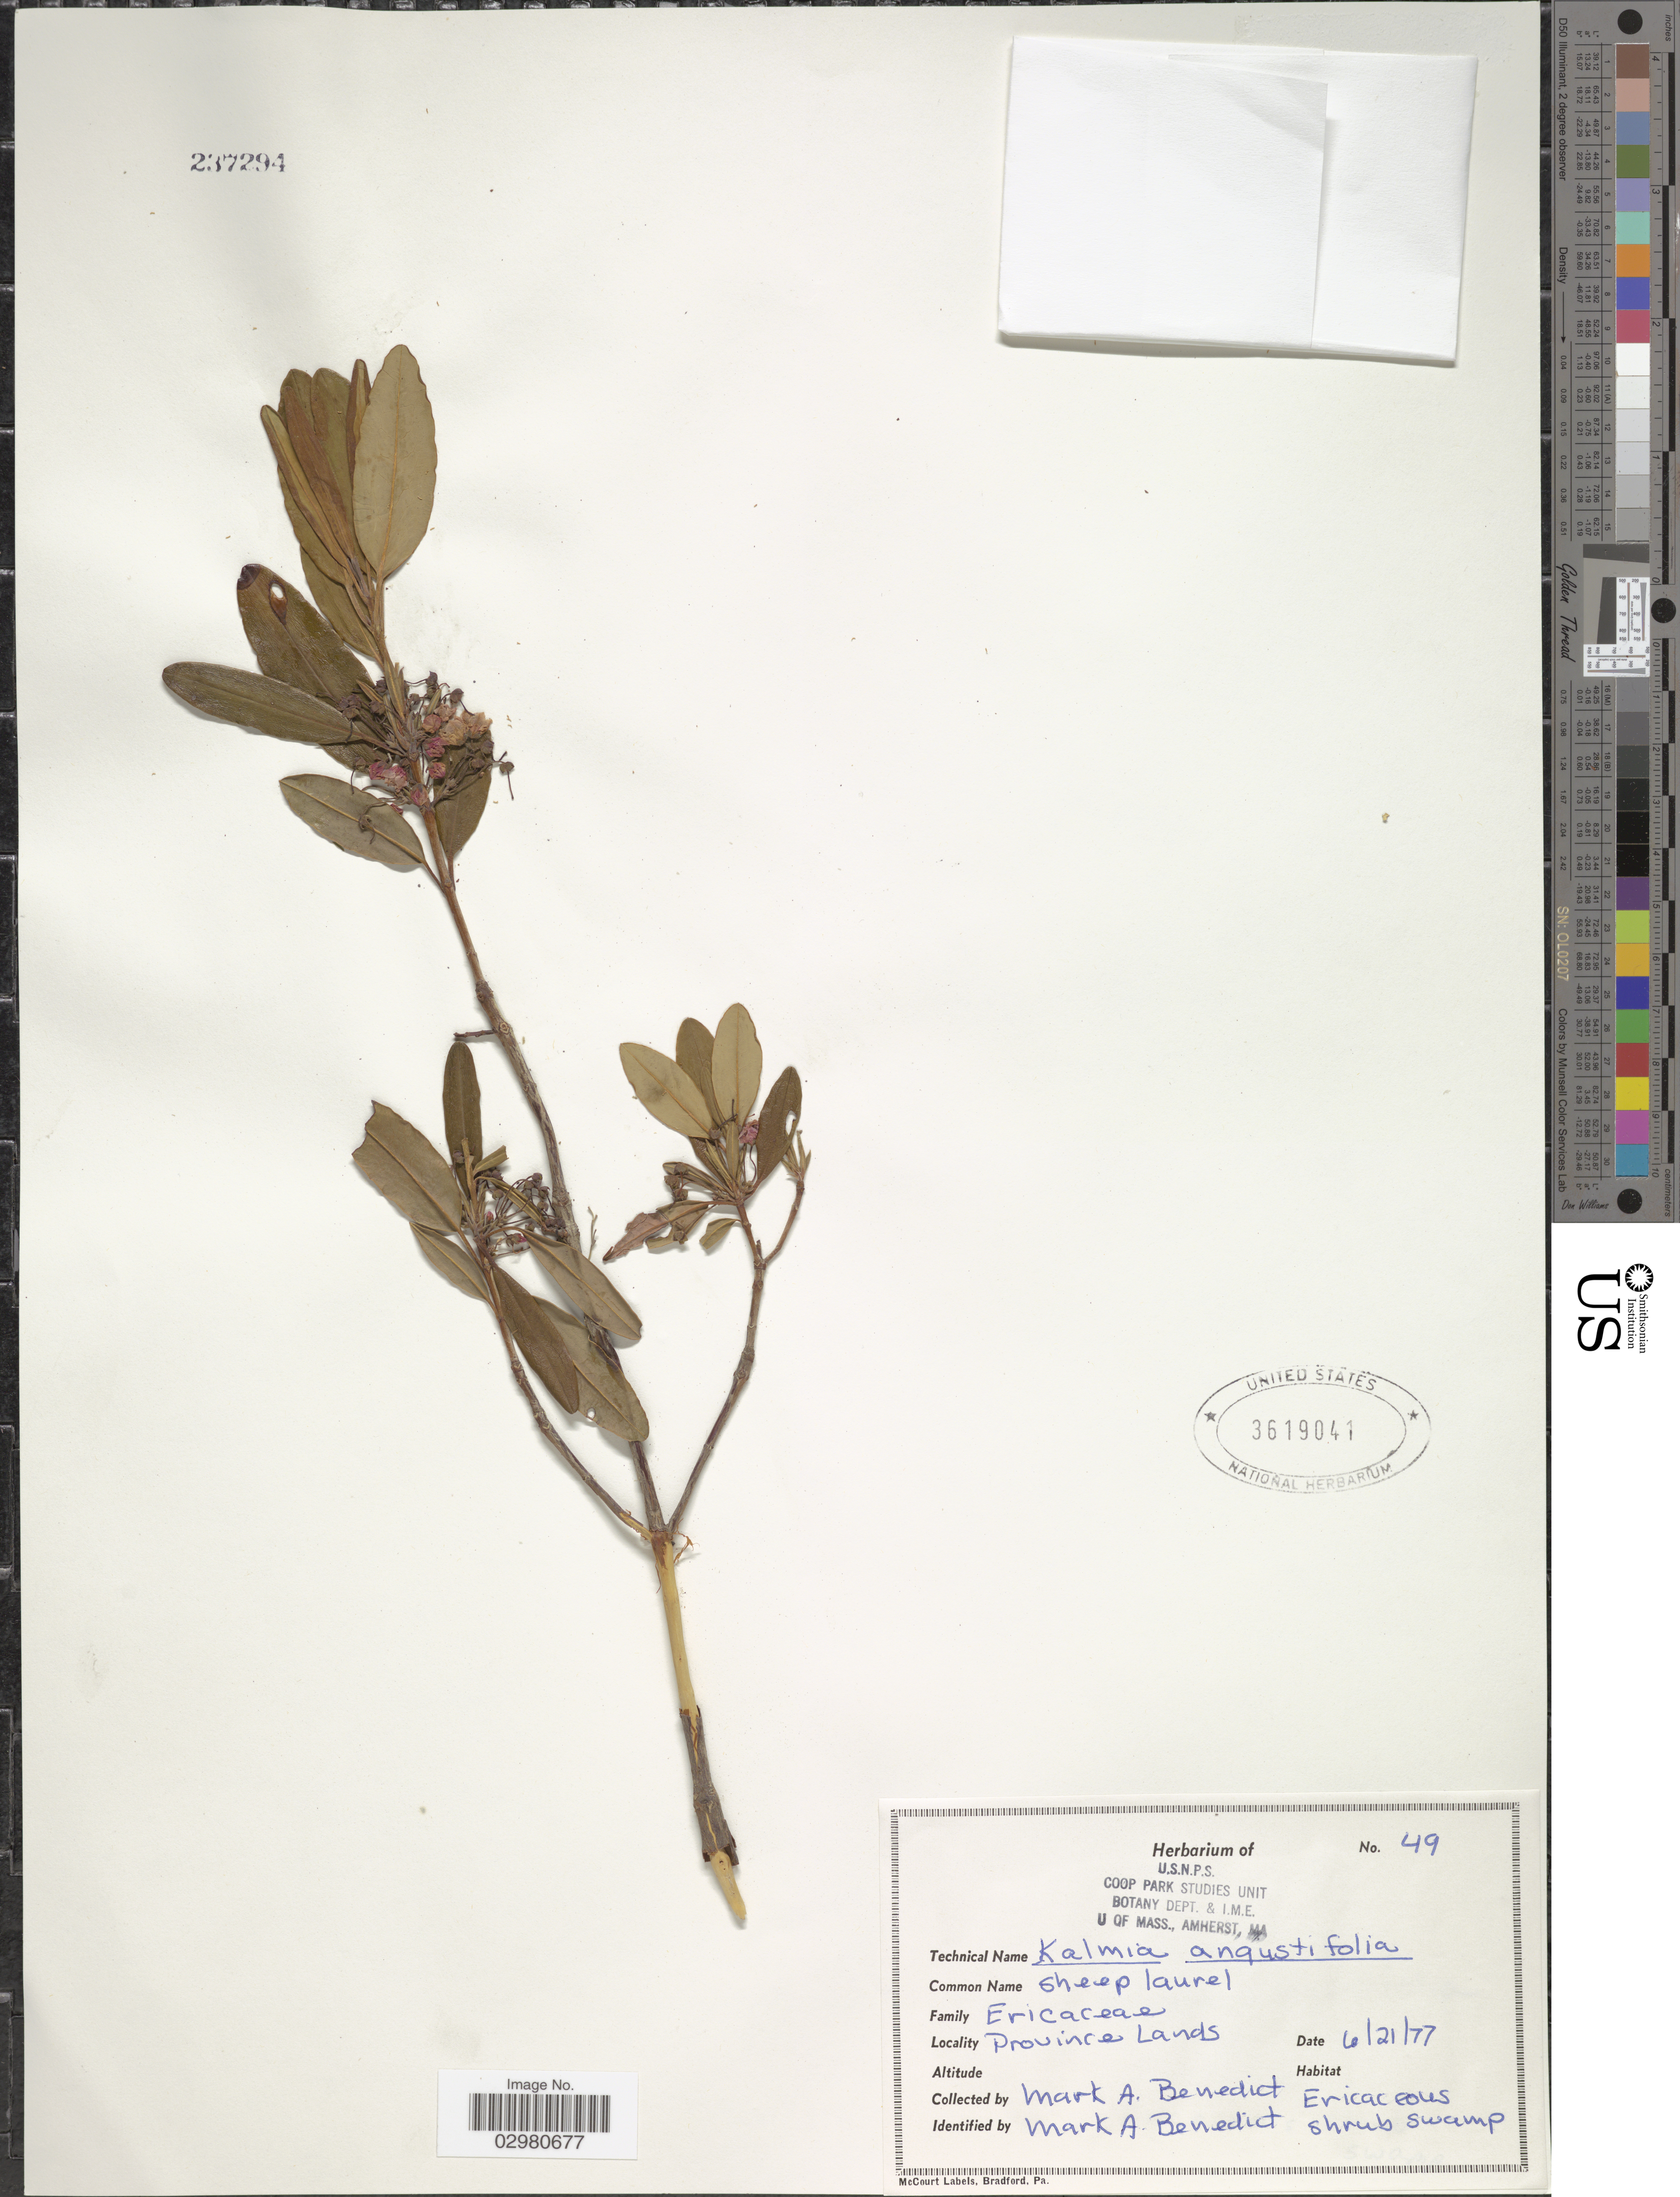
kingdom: Plantae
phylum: Tracheophyta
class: Magnoliopsida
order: Ericales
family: Ericaceae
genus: Kalmia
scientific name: Kalmia angustifolia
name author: L.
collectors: M. Benedict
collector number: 49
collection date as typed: Transcribed d/m/y: 21/6/77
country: United States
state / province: Massachusetts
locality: Province Lands.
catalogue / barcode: US 3619041